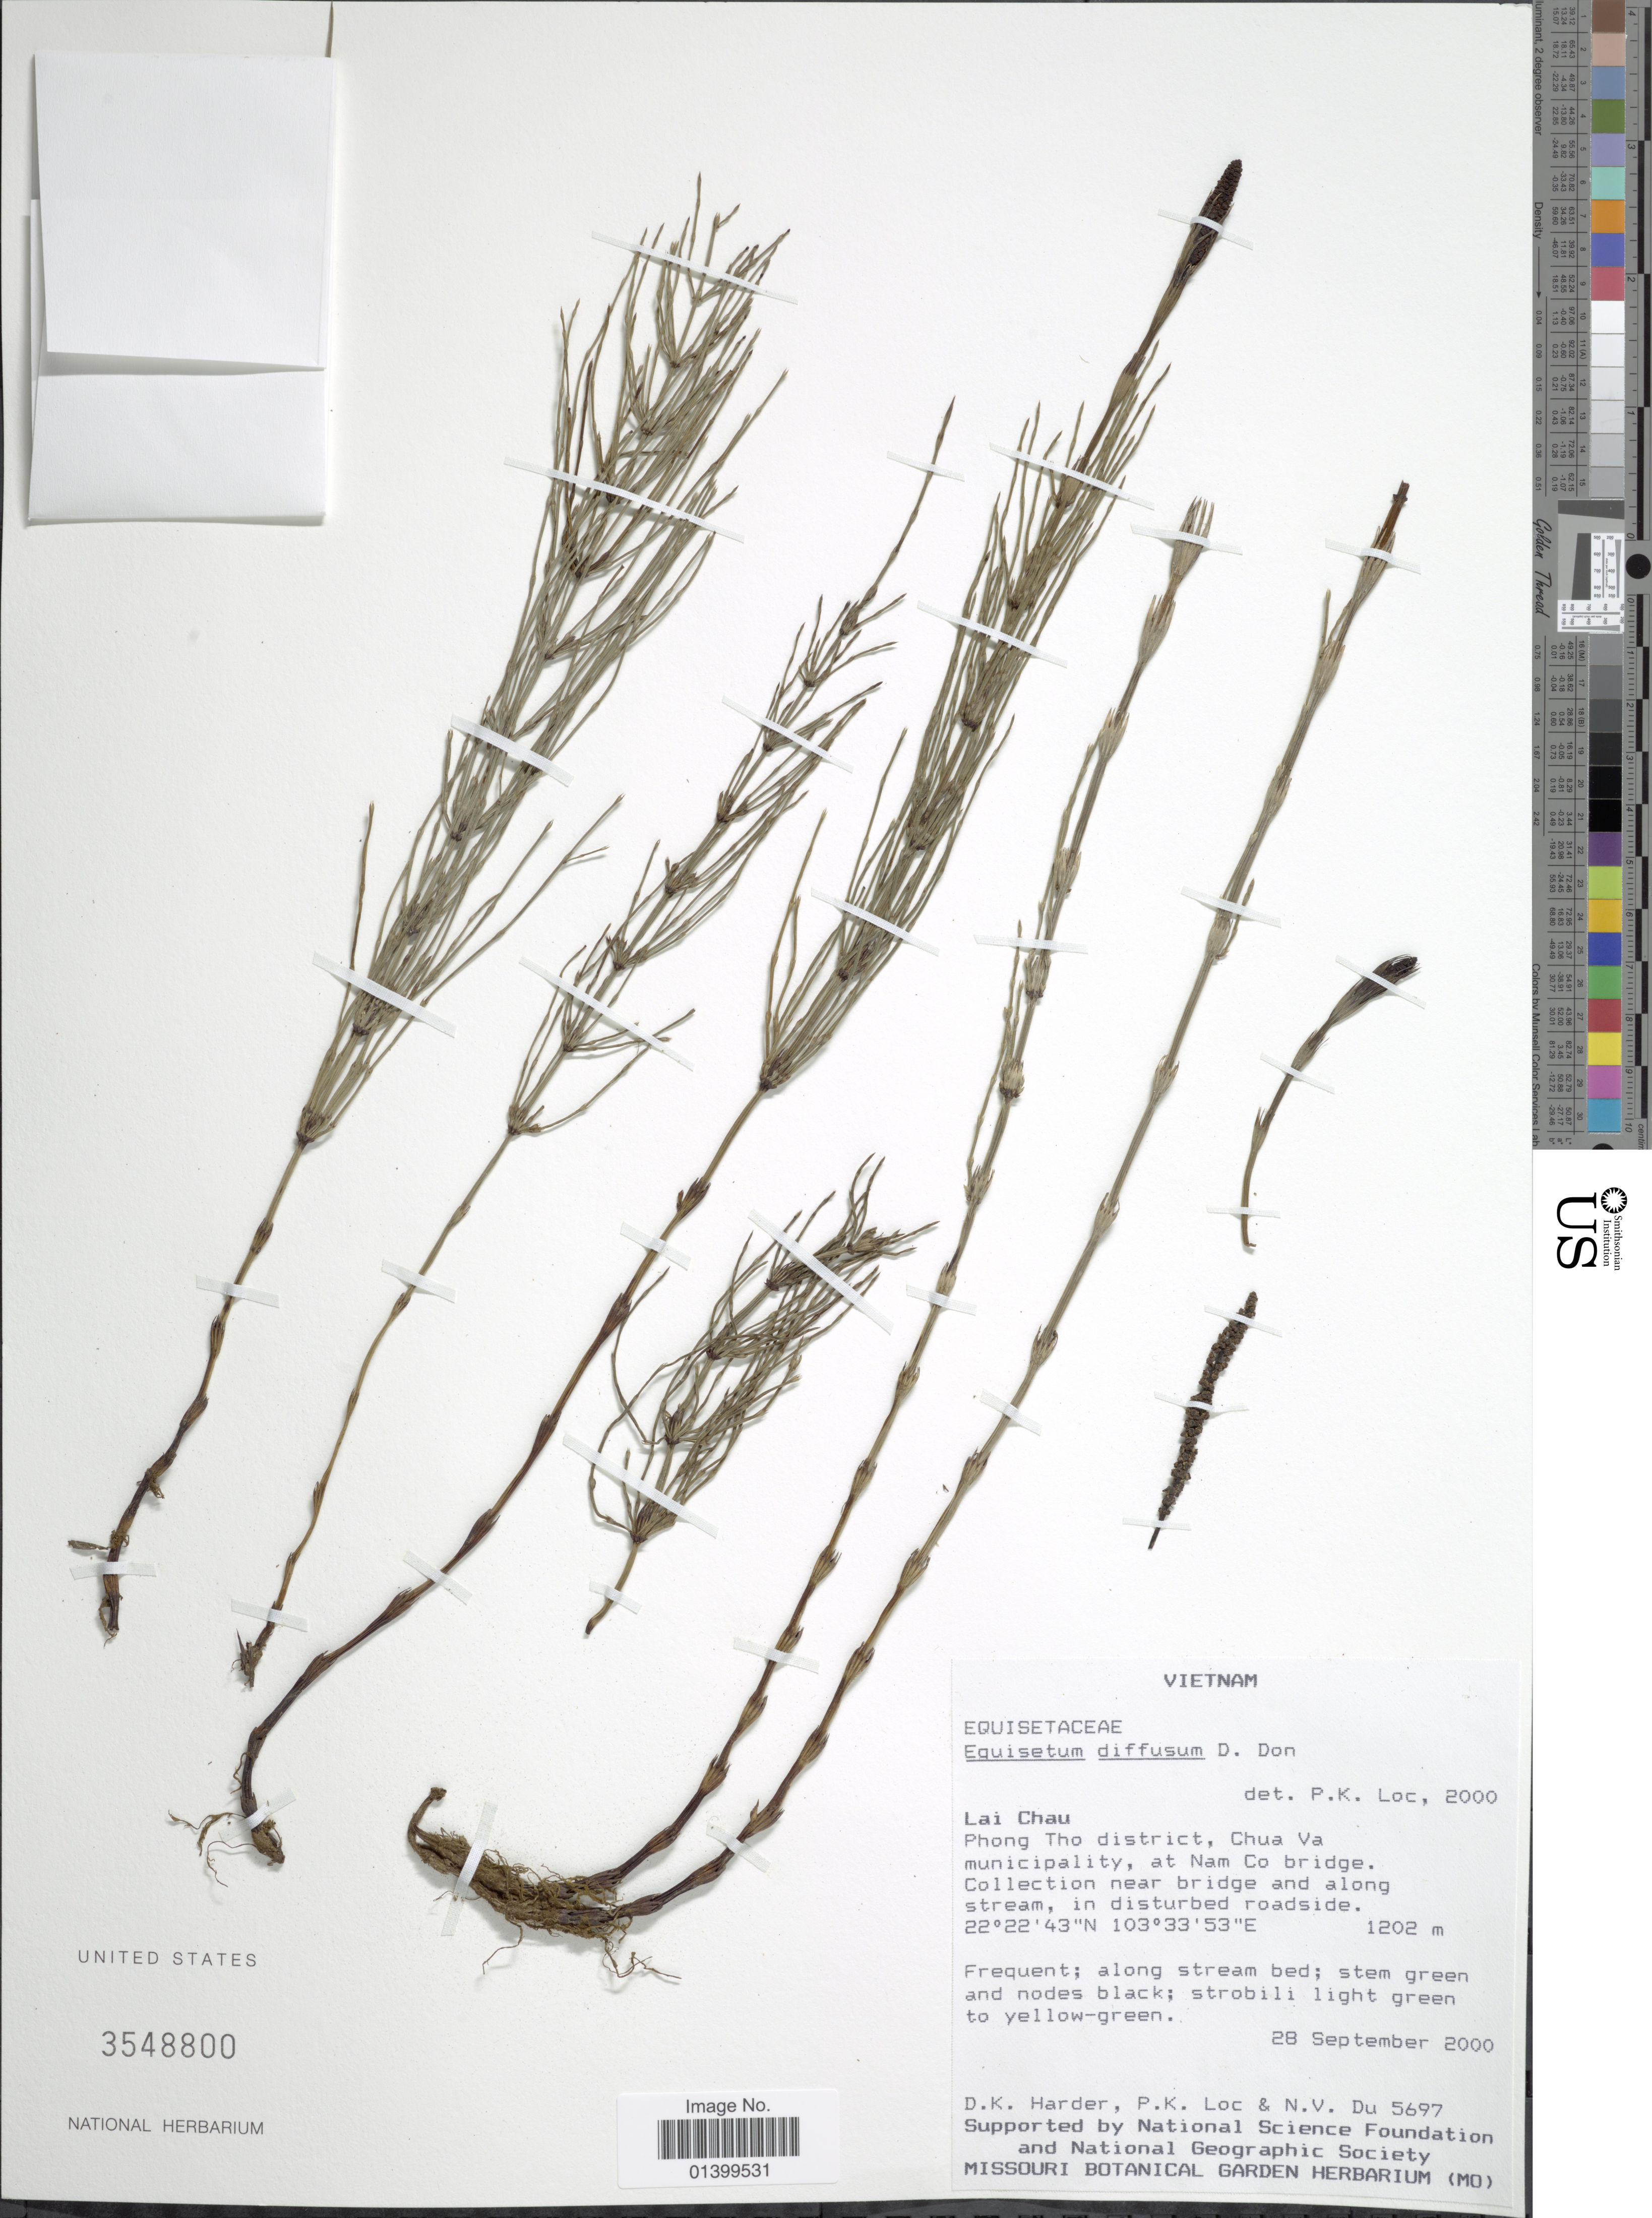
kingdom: Plantae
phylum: Tracheophyta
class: Polypodiopsida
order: Equisetales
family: Equisetaceae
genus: Equisetum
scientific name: Equisetum diffusum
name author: D. Don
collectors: D. Harder, P. K. Lôc & N. Du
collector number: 5697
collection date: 2000-09-28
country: Vietnam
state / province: Lai Chau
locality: Lai Chau. Phong Tho district, Chua Va municipality, at Nam Co bridge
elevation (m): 1202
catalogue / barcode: US 3548800